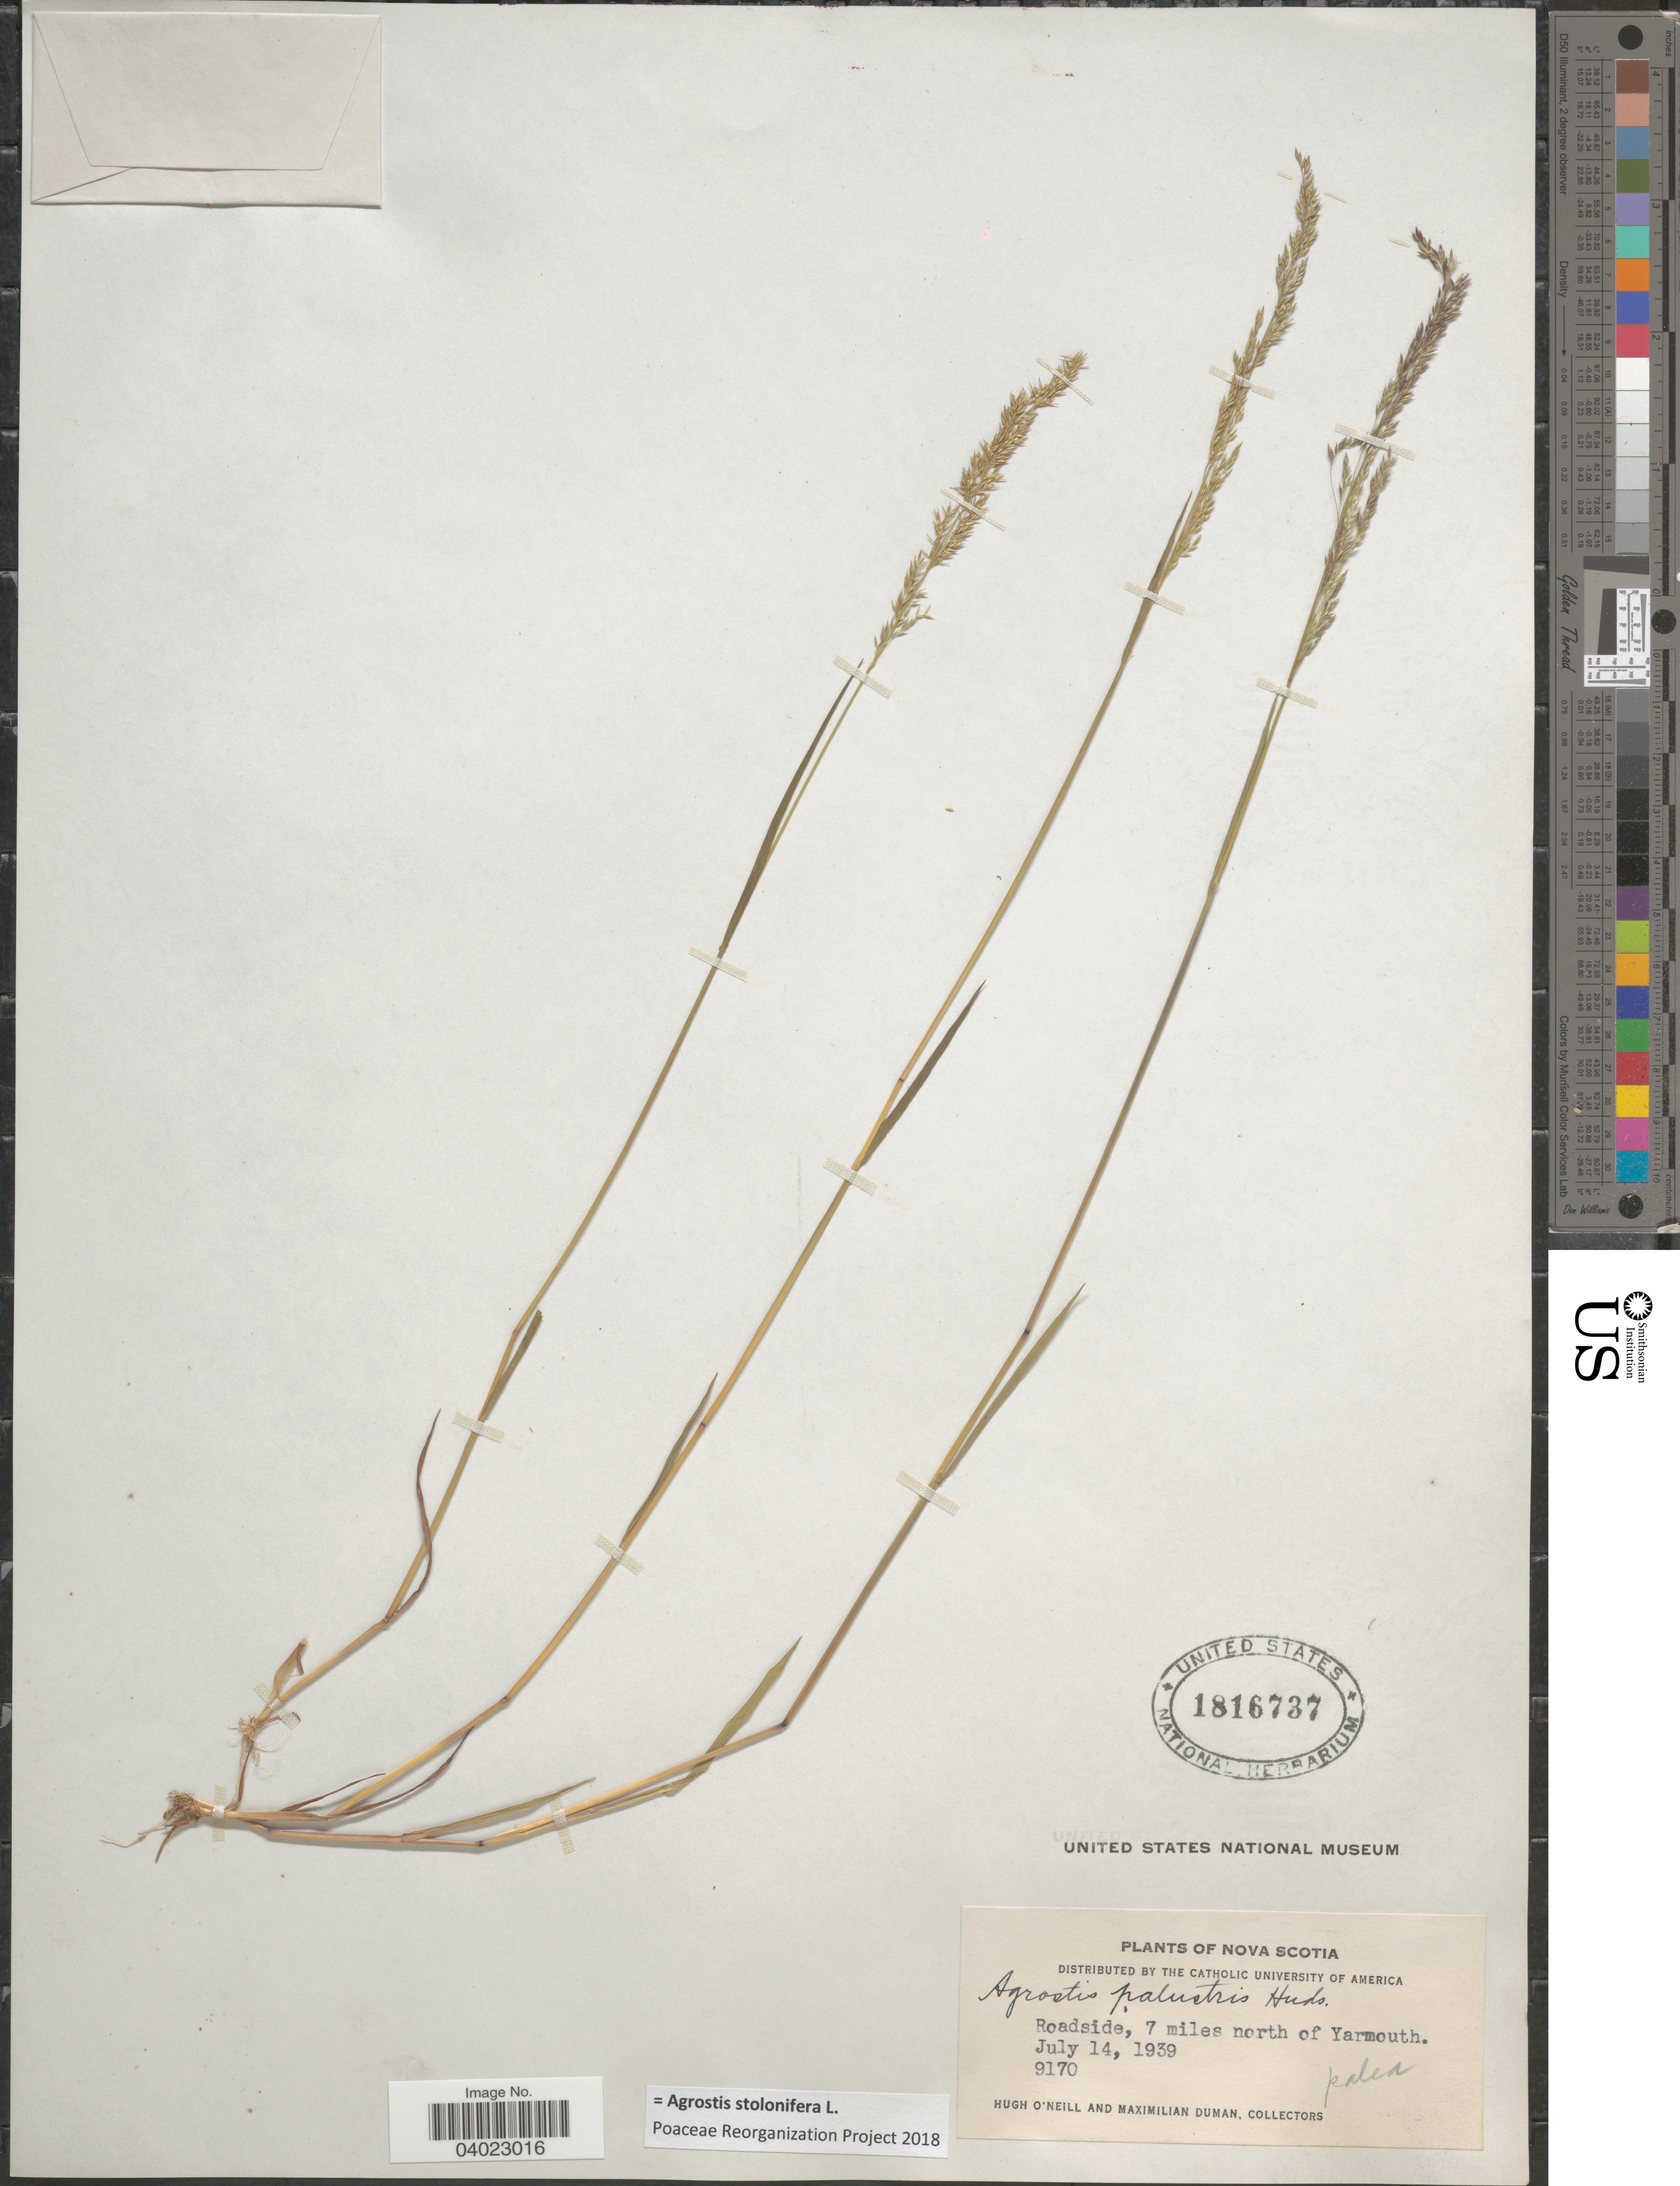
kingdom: Plantae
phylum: Tracheophyta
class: Liliopsida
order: Poales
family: Poaceae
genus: Agrostis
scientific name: Agrostis stolonifera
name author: L.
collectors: H. O'Neill & M. Duman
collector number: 9170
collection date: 1939-07-14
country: Canada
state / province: Nova Scotia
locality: Roadside, 7 miles north of Yarmouth.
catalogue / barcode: US 1816737